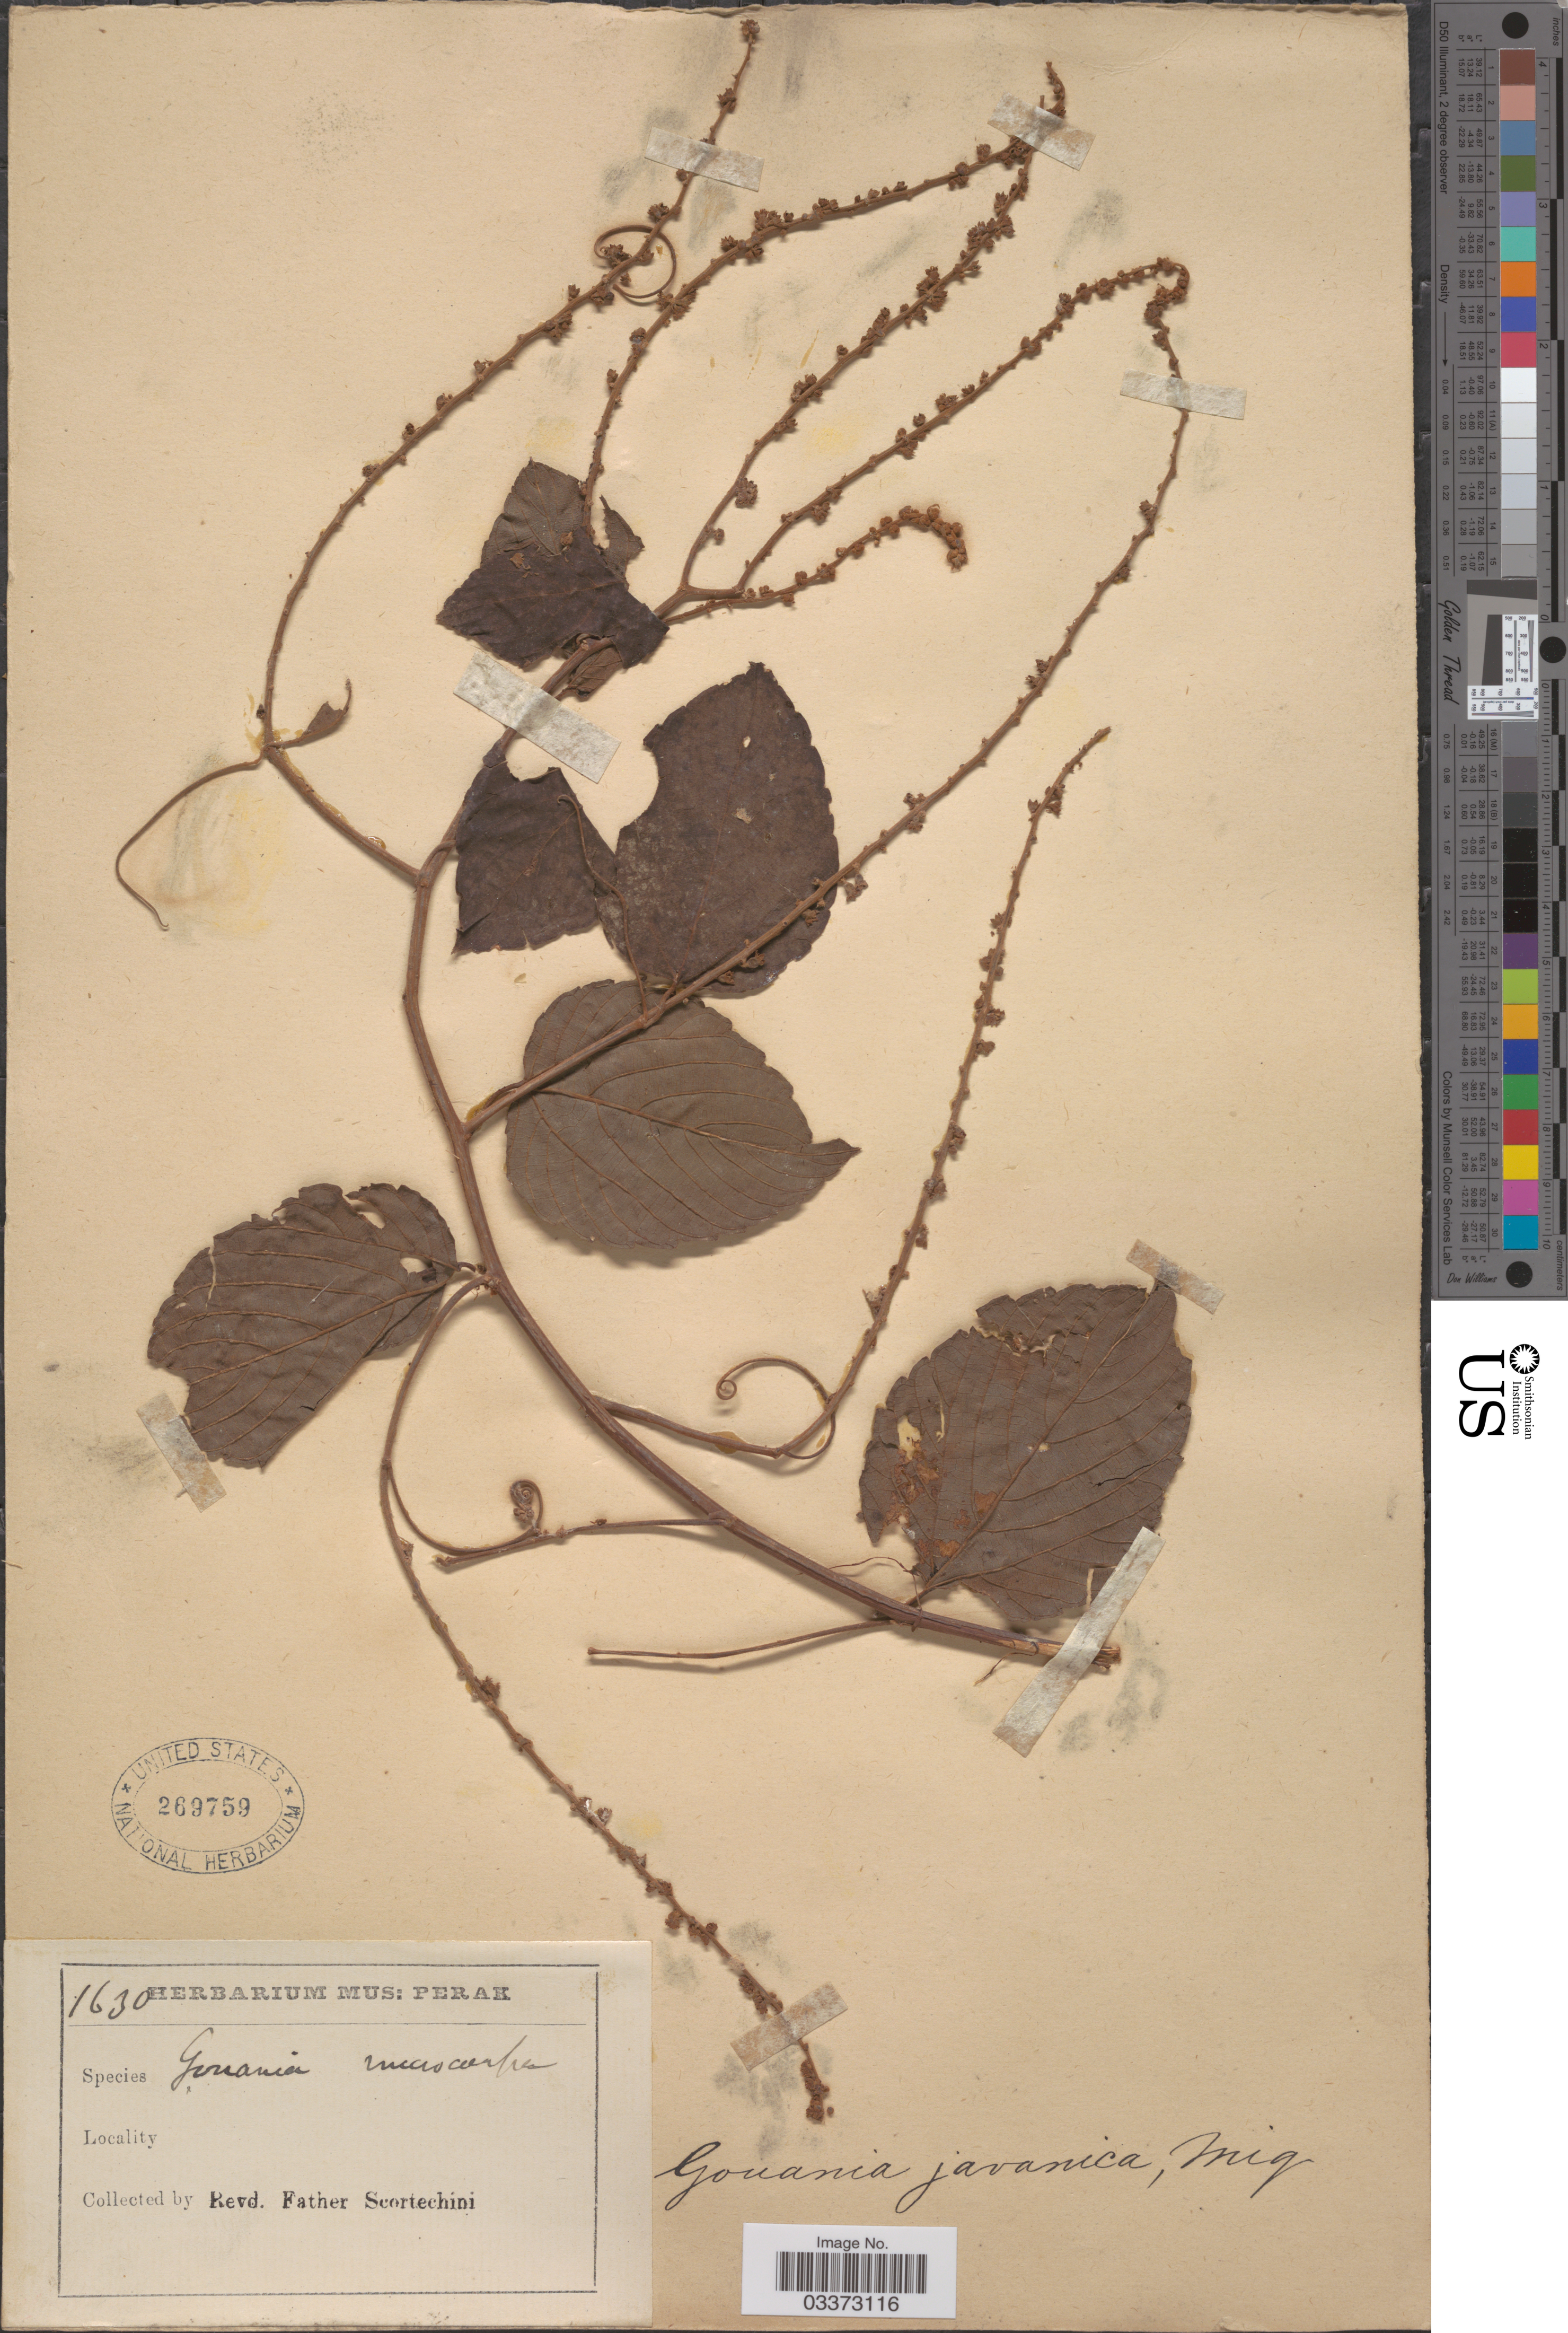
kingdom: Plantae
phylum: Tracheophyta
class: Magnoliopsida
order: Rosales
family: Rhamnaceae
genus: Gouania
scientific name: Gouania javanica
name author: Miq.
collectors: Fr. Scortechini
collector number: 1630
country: Malaysia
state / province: Perak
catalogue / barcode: US 269759